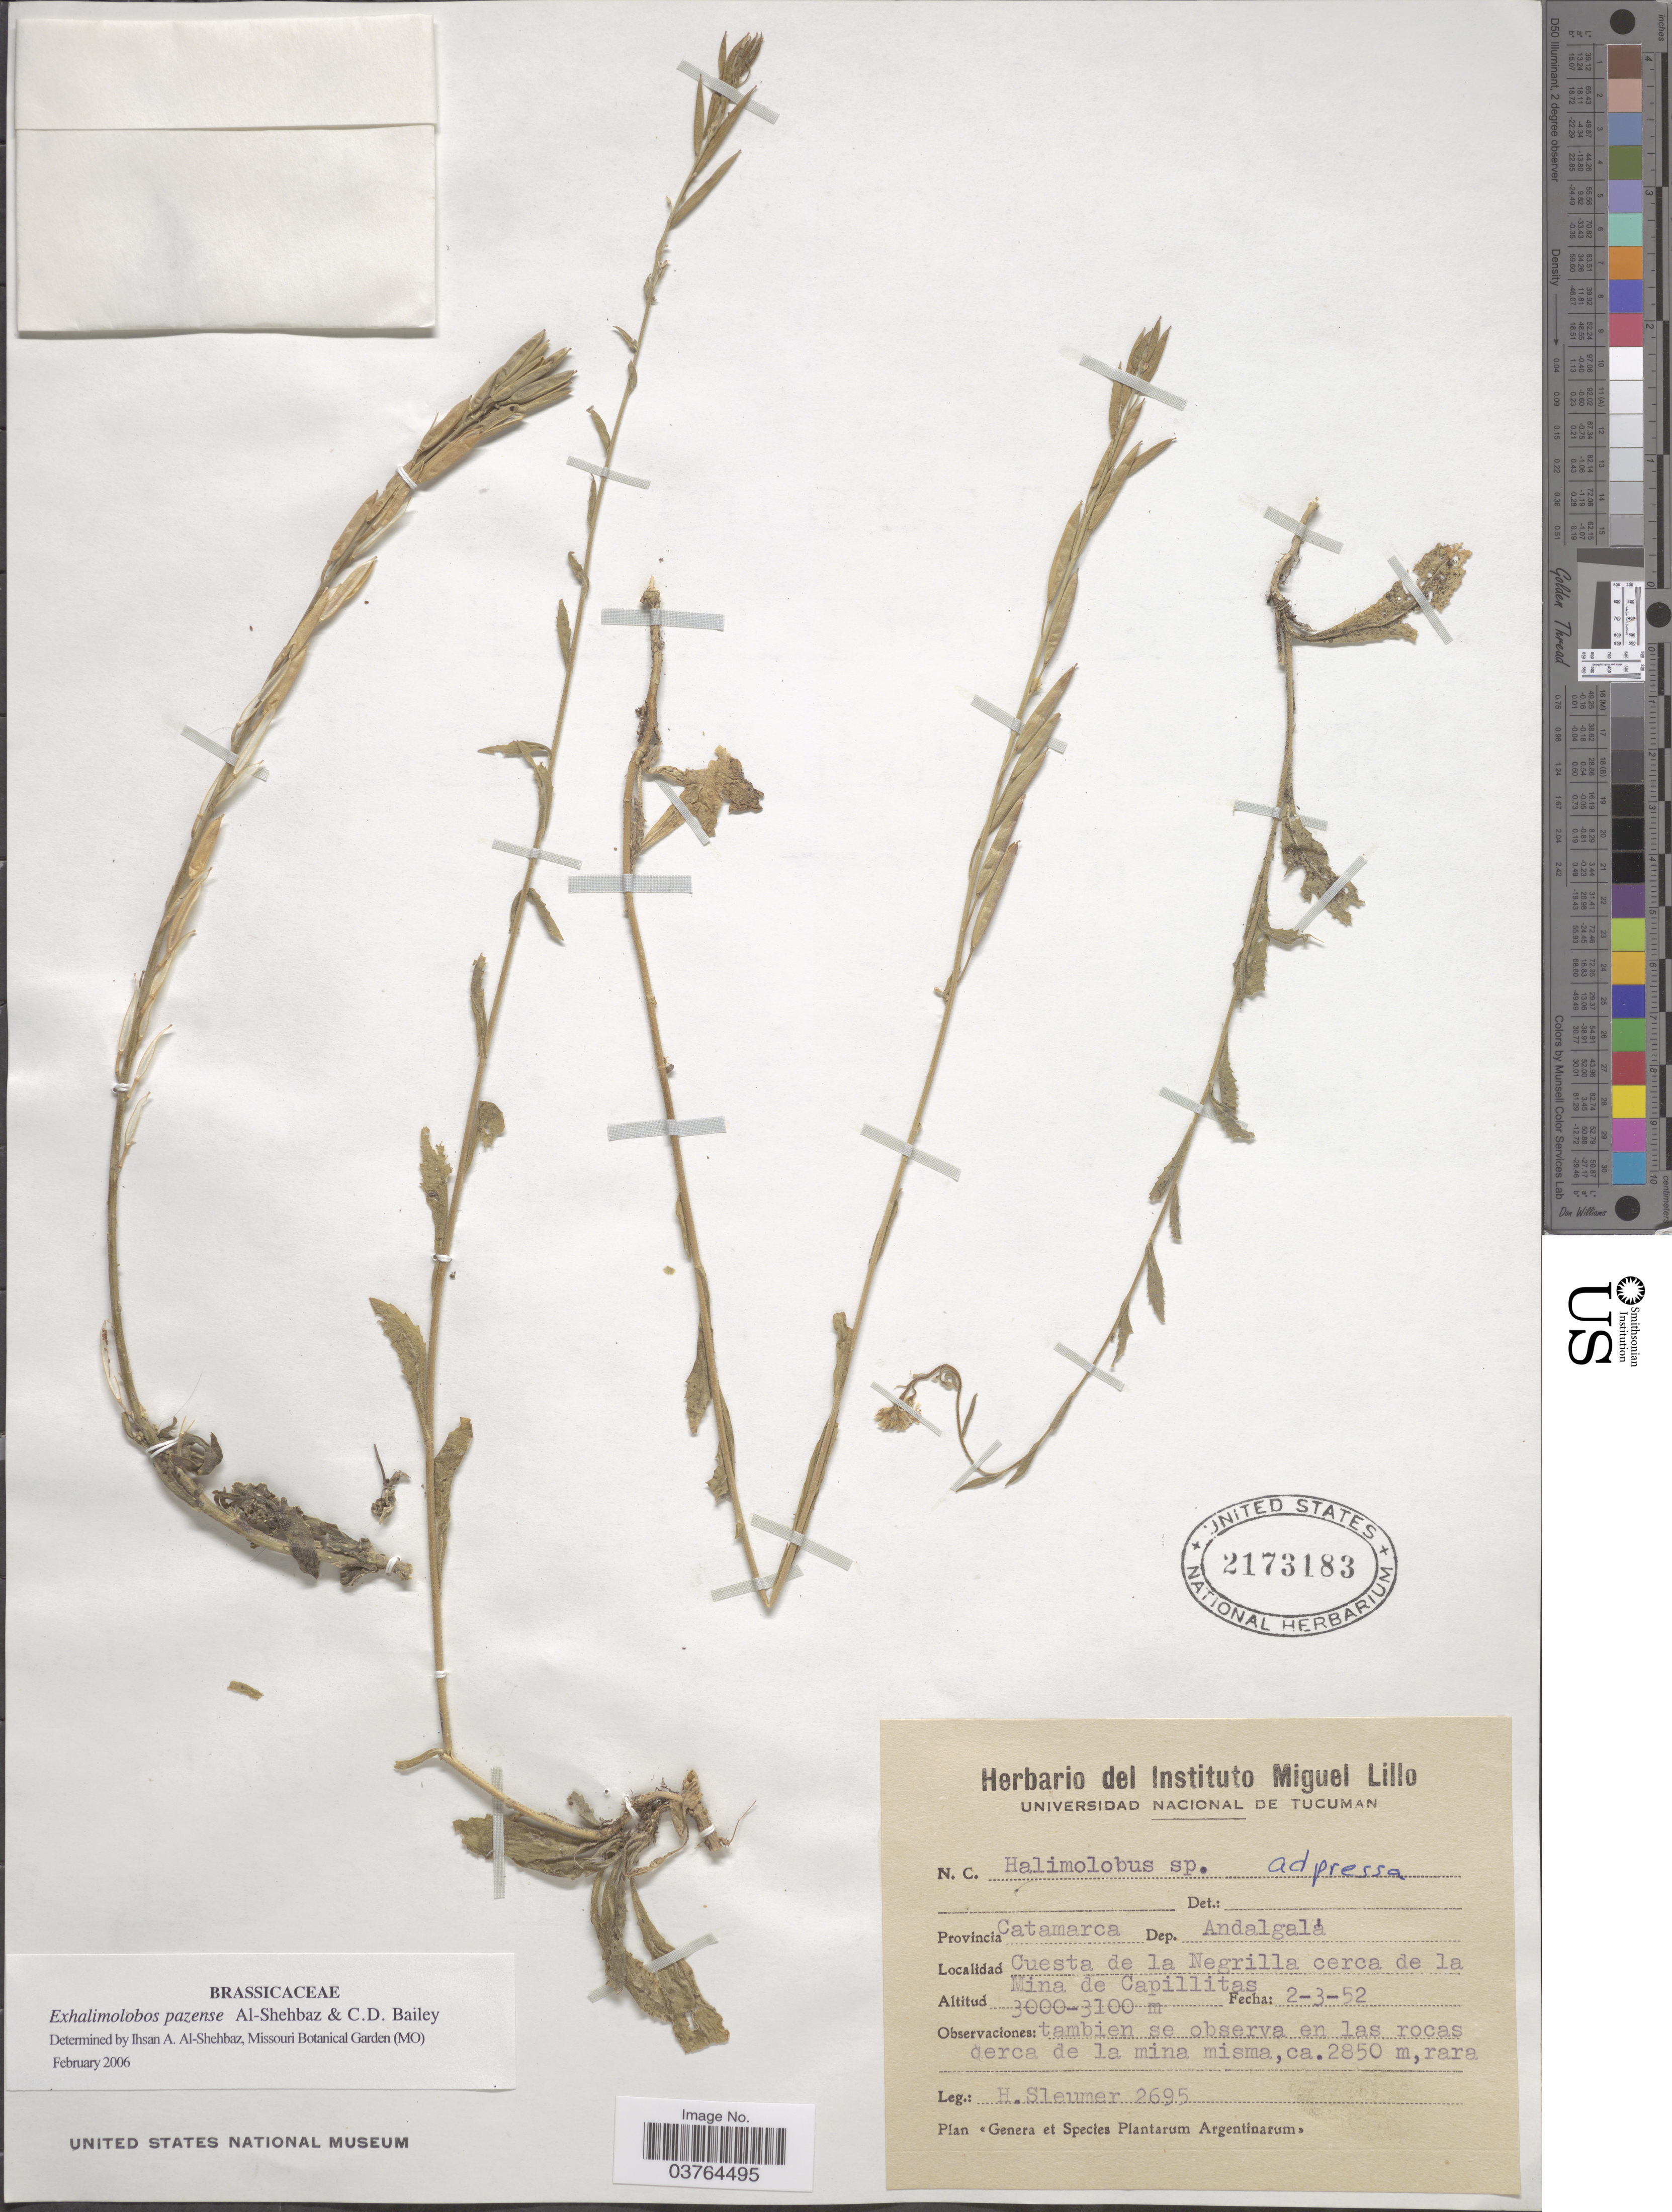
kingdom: Plantae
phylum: Tracheophyta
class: Magnoliopsida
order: Brassicales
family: Brassicaceae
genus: Exhalimolobos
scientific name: Exhalimolobos pazense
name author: (Rusby) Al-Shehbaz & C.D. Bailey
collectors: H. O. Sleumer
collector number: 2695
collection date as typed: Transcribed d/m/y: 2/3/52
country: Argentina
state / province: Catamarca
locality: Dep. Andalgalá. Cuesta de la Negrilla cerca de la Mina de Capillitas.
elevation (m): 3000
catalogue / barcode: US 2173183